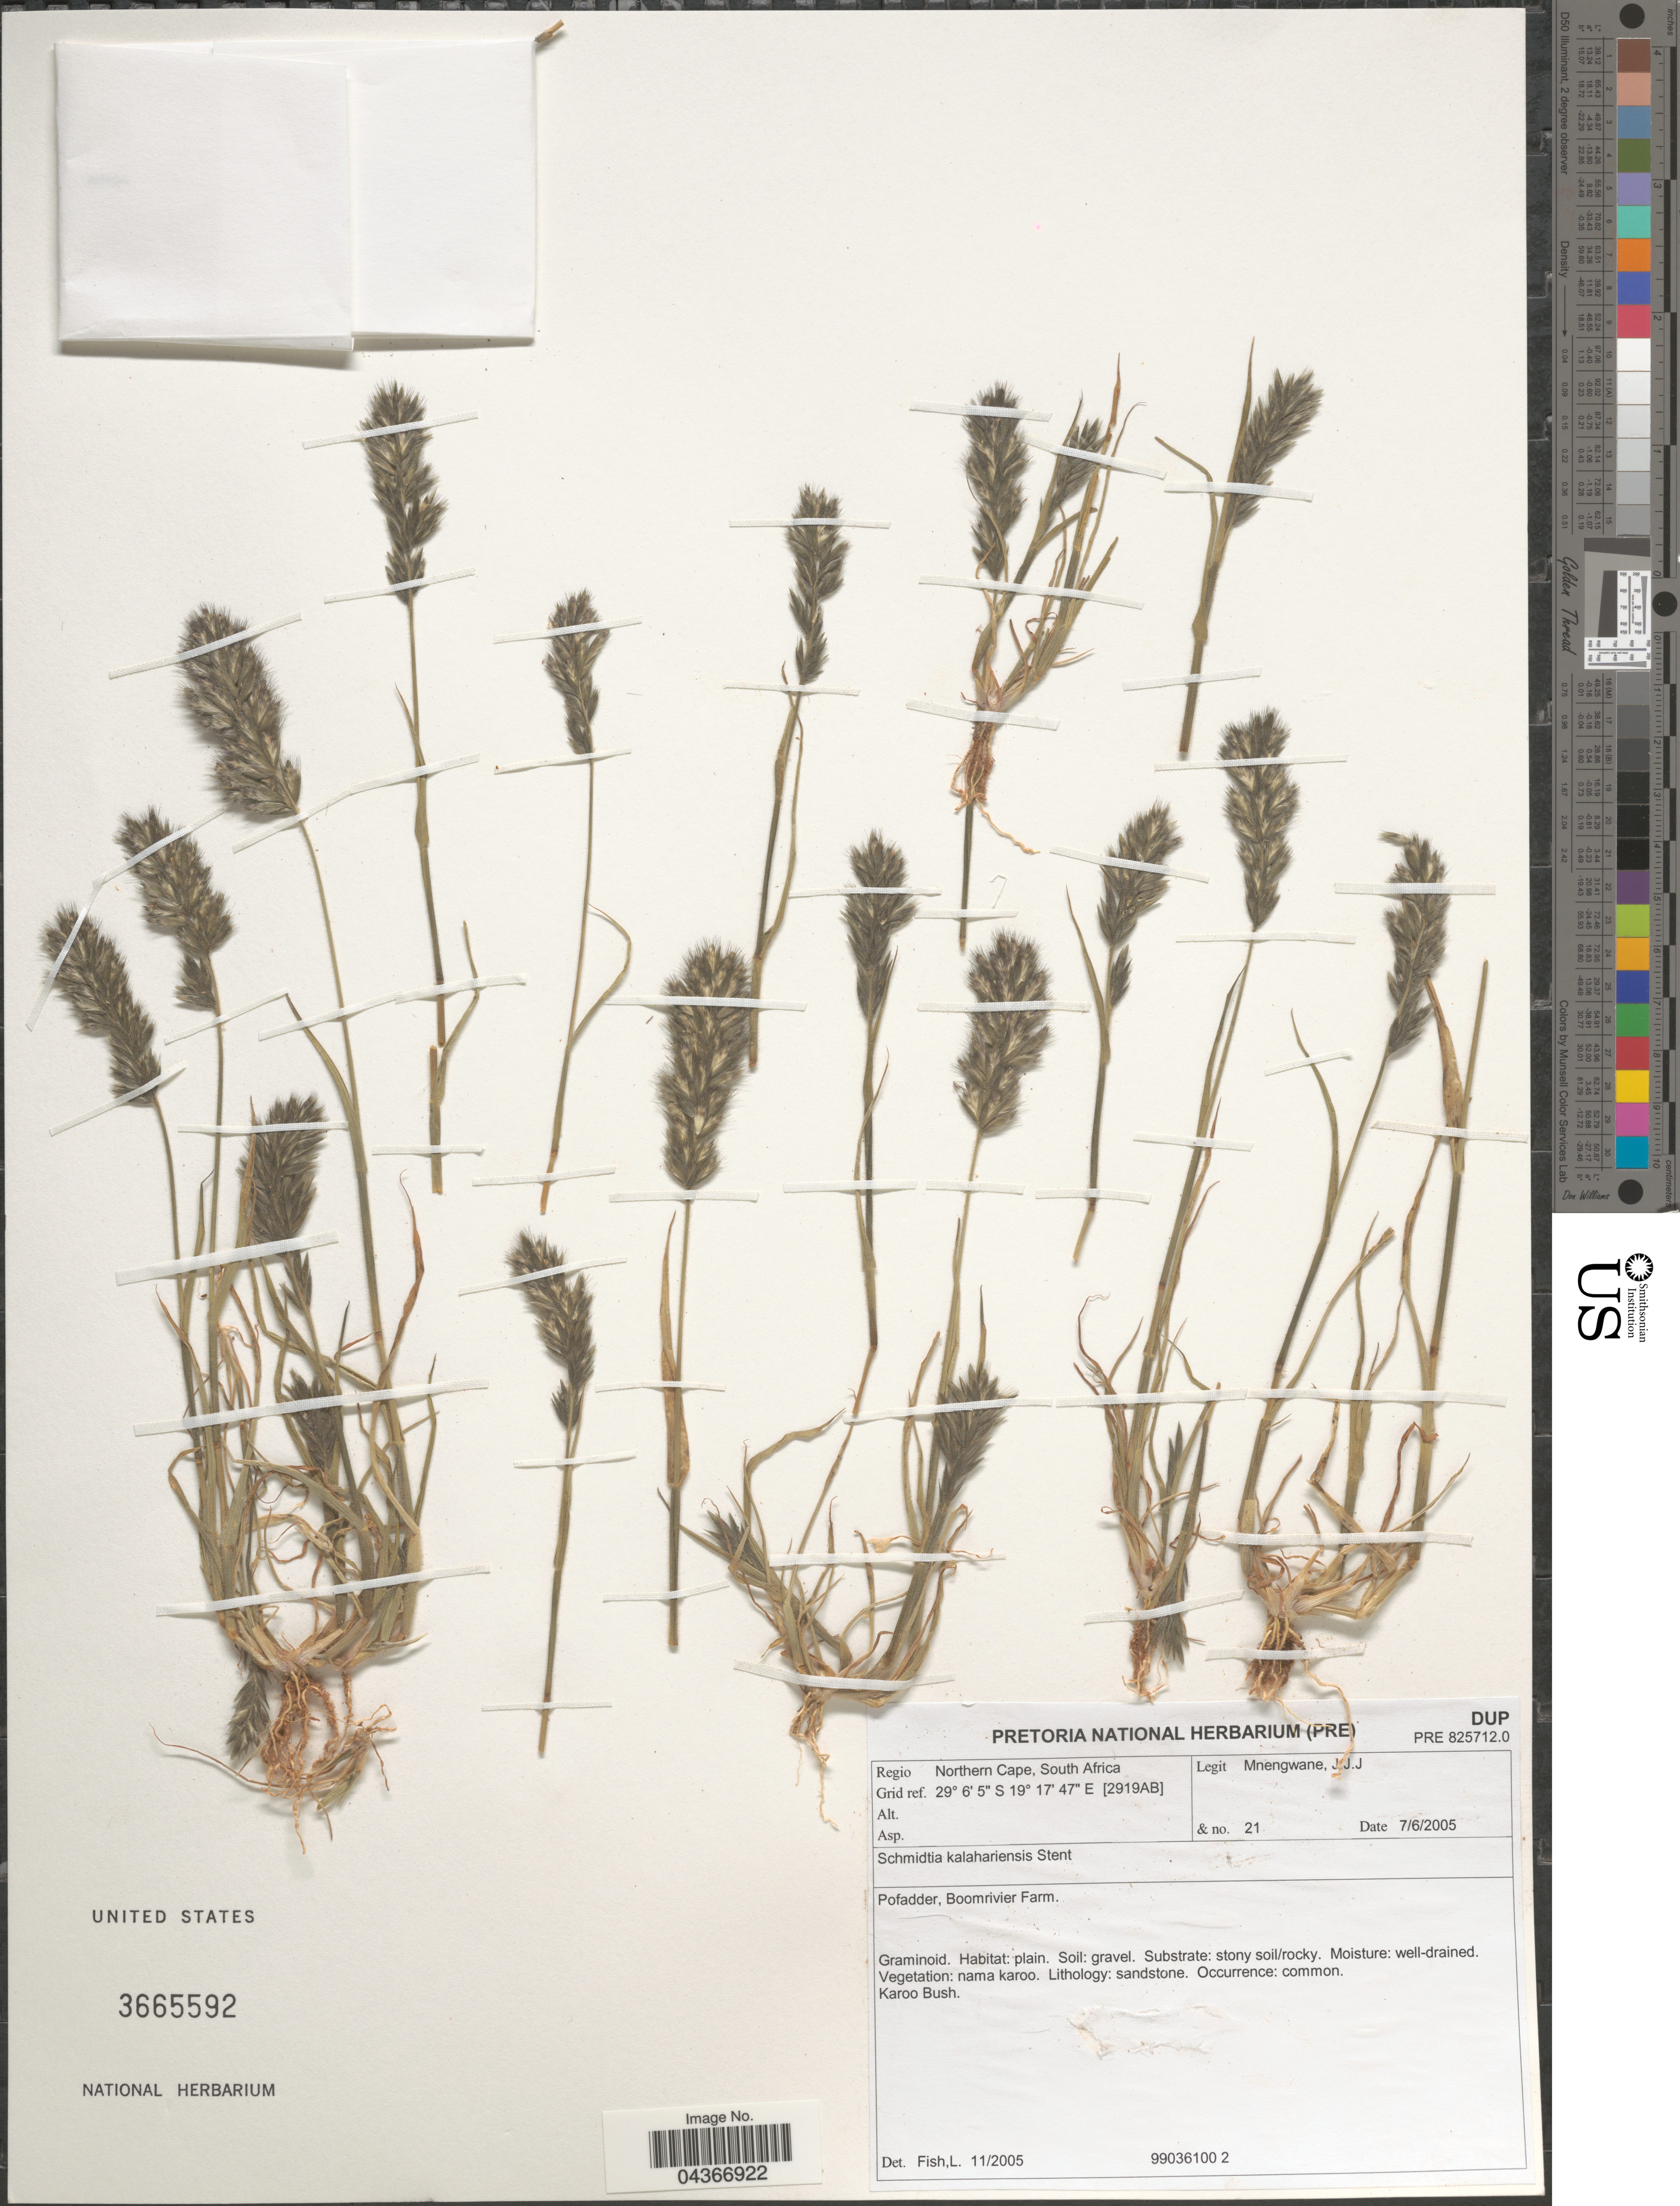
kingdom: Plantae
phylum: Tracheophyta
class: Liliopsida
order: Poales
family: Poaceae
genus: Schmidtia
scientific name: Schmidtia kalahariensis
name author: Stent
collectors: J. Mnengwane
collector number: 21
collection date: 2005-06-07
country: South Africa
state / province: Northern Cape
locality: Regio Northern Cape. Grid ref. [2919AB]. Pofadder, Boomrivier Farm.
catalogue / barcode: US 3665592